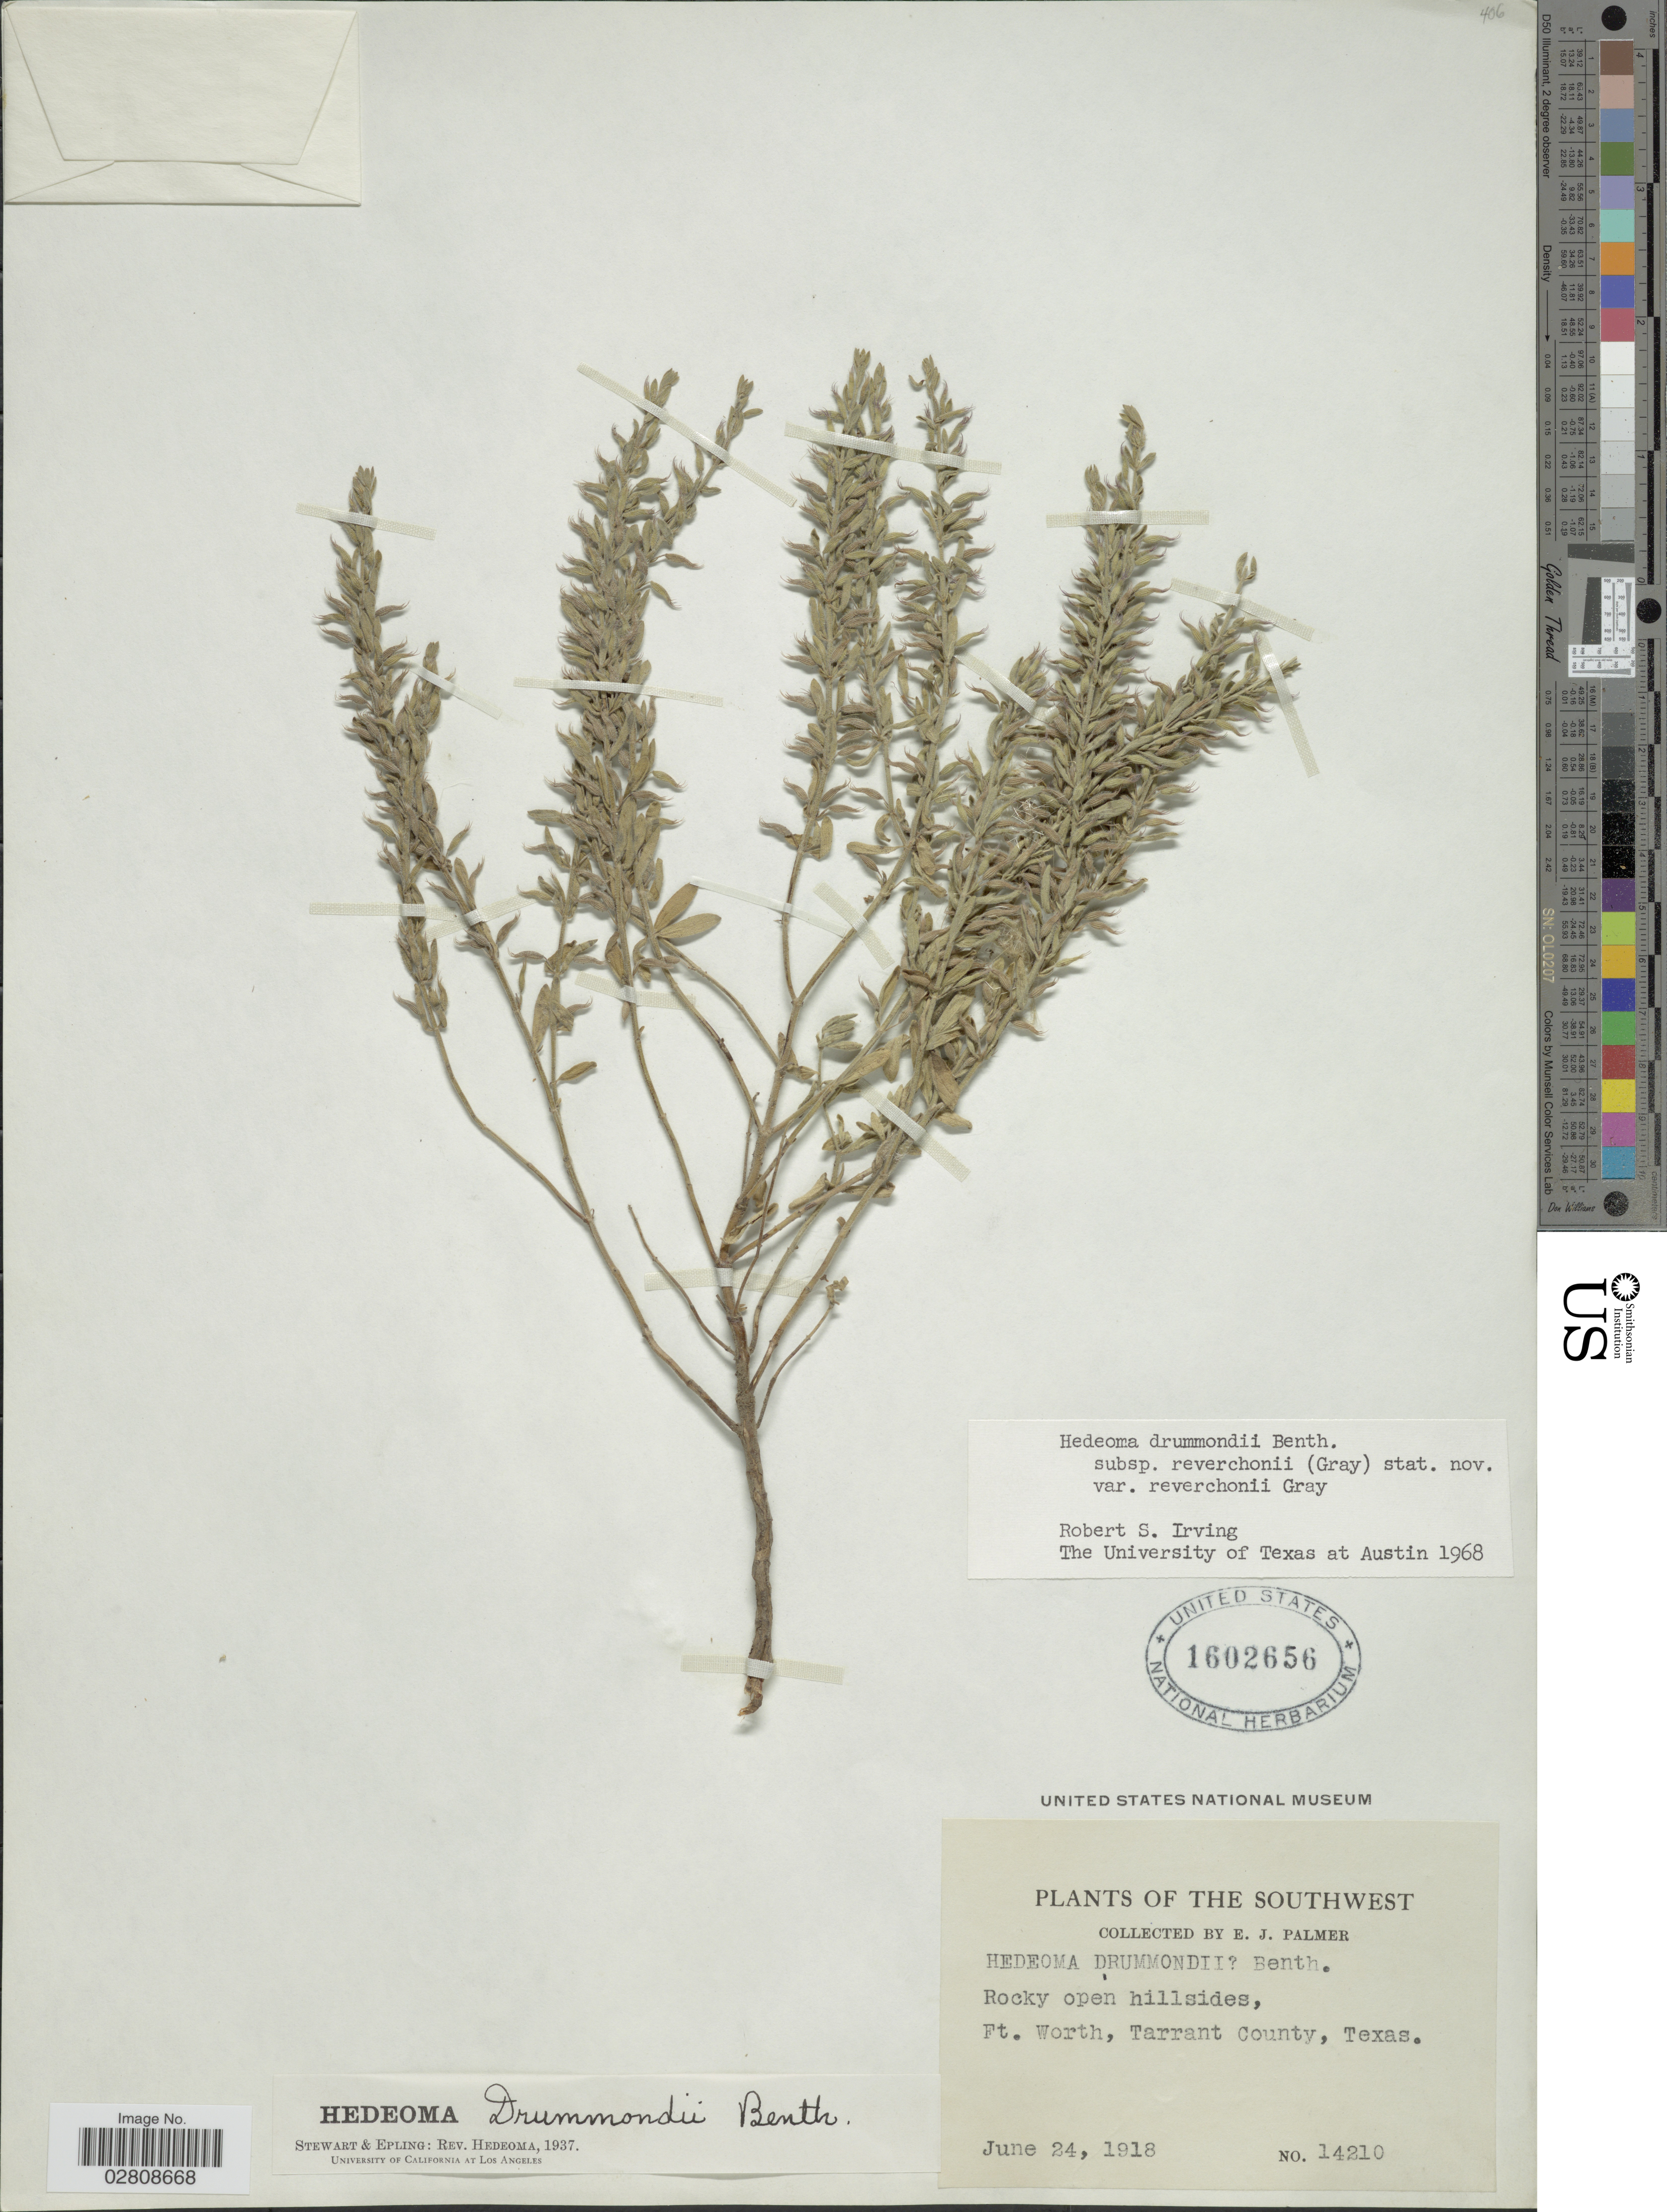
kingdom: Plantae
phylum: Tracheophyta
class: Magnoliopsida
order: Lamiales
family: Lamiaceae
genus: Hedeoma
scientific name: Hedeoma drummondii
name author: Benth.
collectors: E. J. Palmer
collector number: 14210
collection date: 1918-06-24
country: United States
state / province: Texas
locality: Southwest. Ft. Worth, Tarrant County.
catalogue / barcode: US 1602656